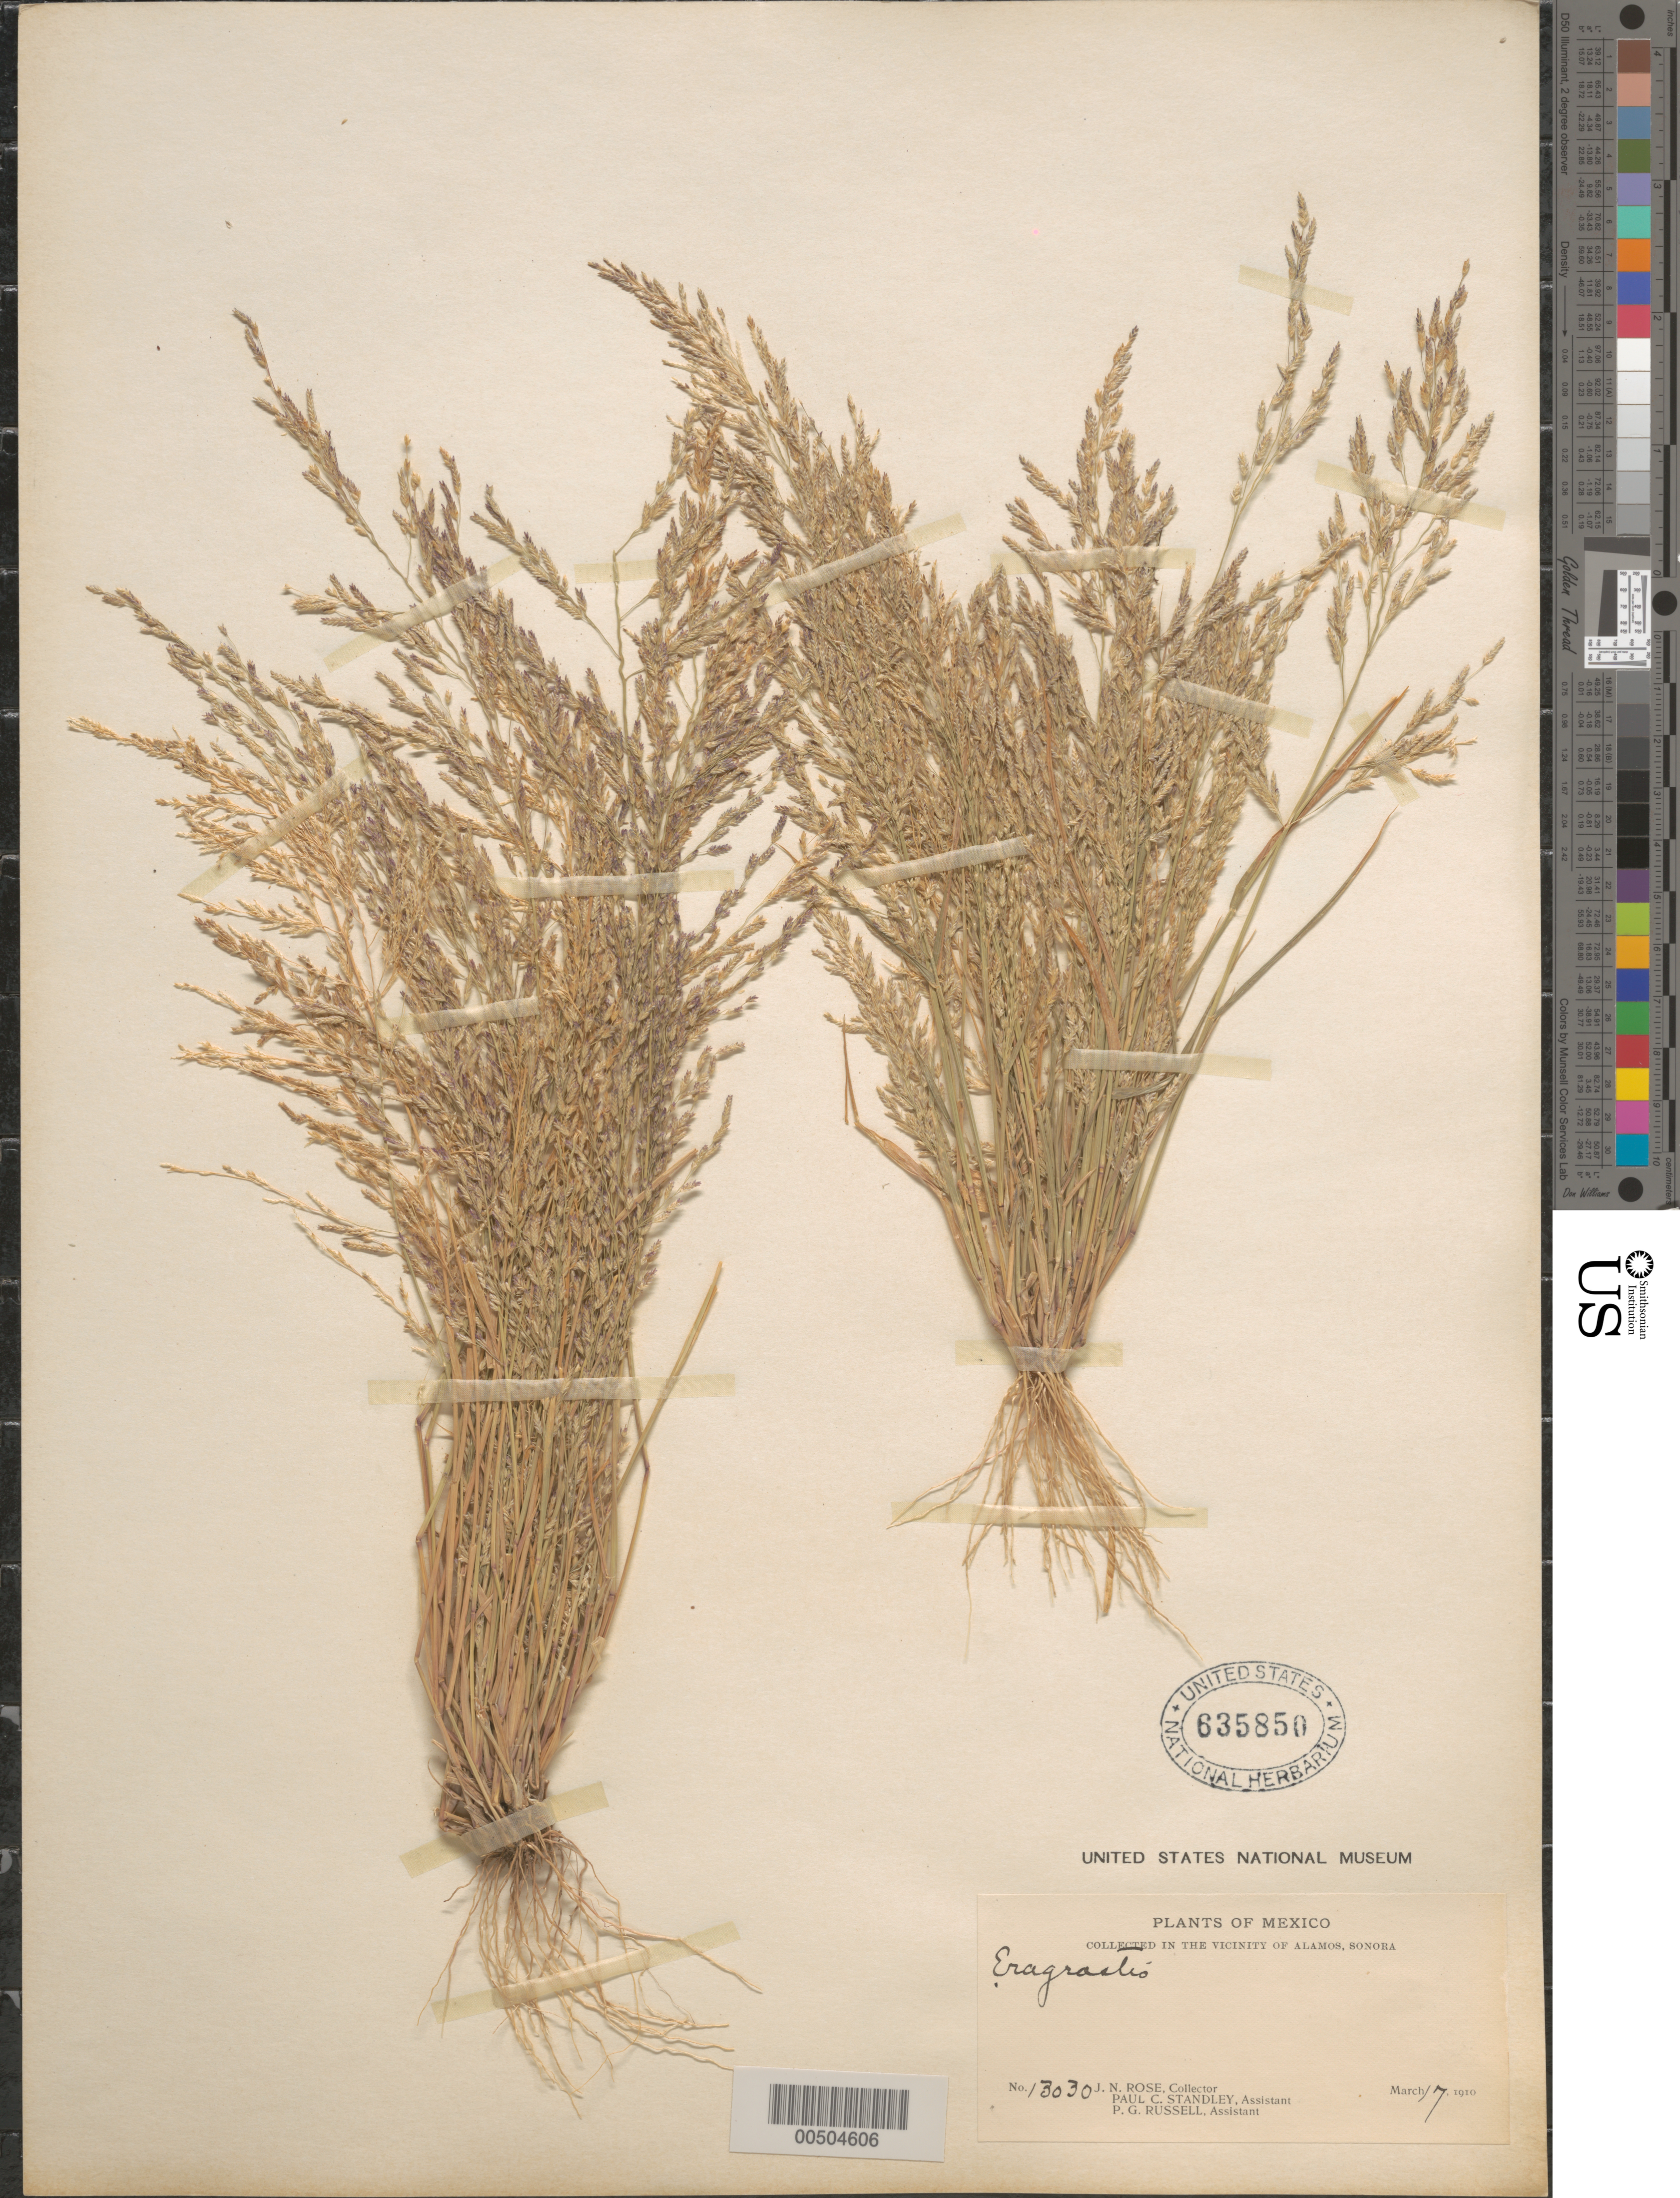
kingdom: Plantae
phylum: Tracheophyta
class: Liliopsida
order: Poales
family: Poaceae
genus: Eragrostis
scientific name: Eragrostis pectinacea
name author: (Michx.) Nees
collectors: J. N. Rose, P. C. Standley & P. G. Russell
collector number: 13030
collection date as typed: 17 Mar 1910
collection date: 1910-03-17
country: Mexico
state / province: Sonora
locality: Vicinity of Alamos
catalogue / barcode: US 635850